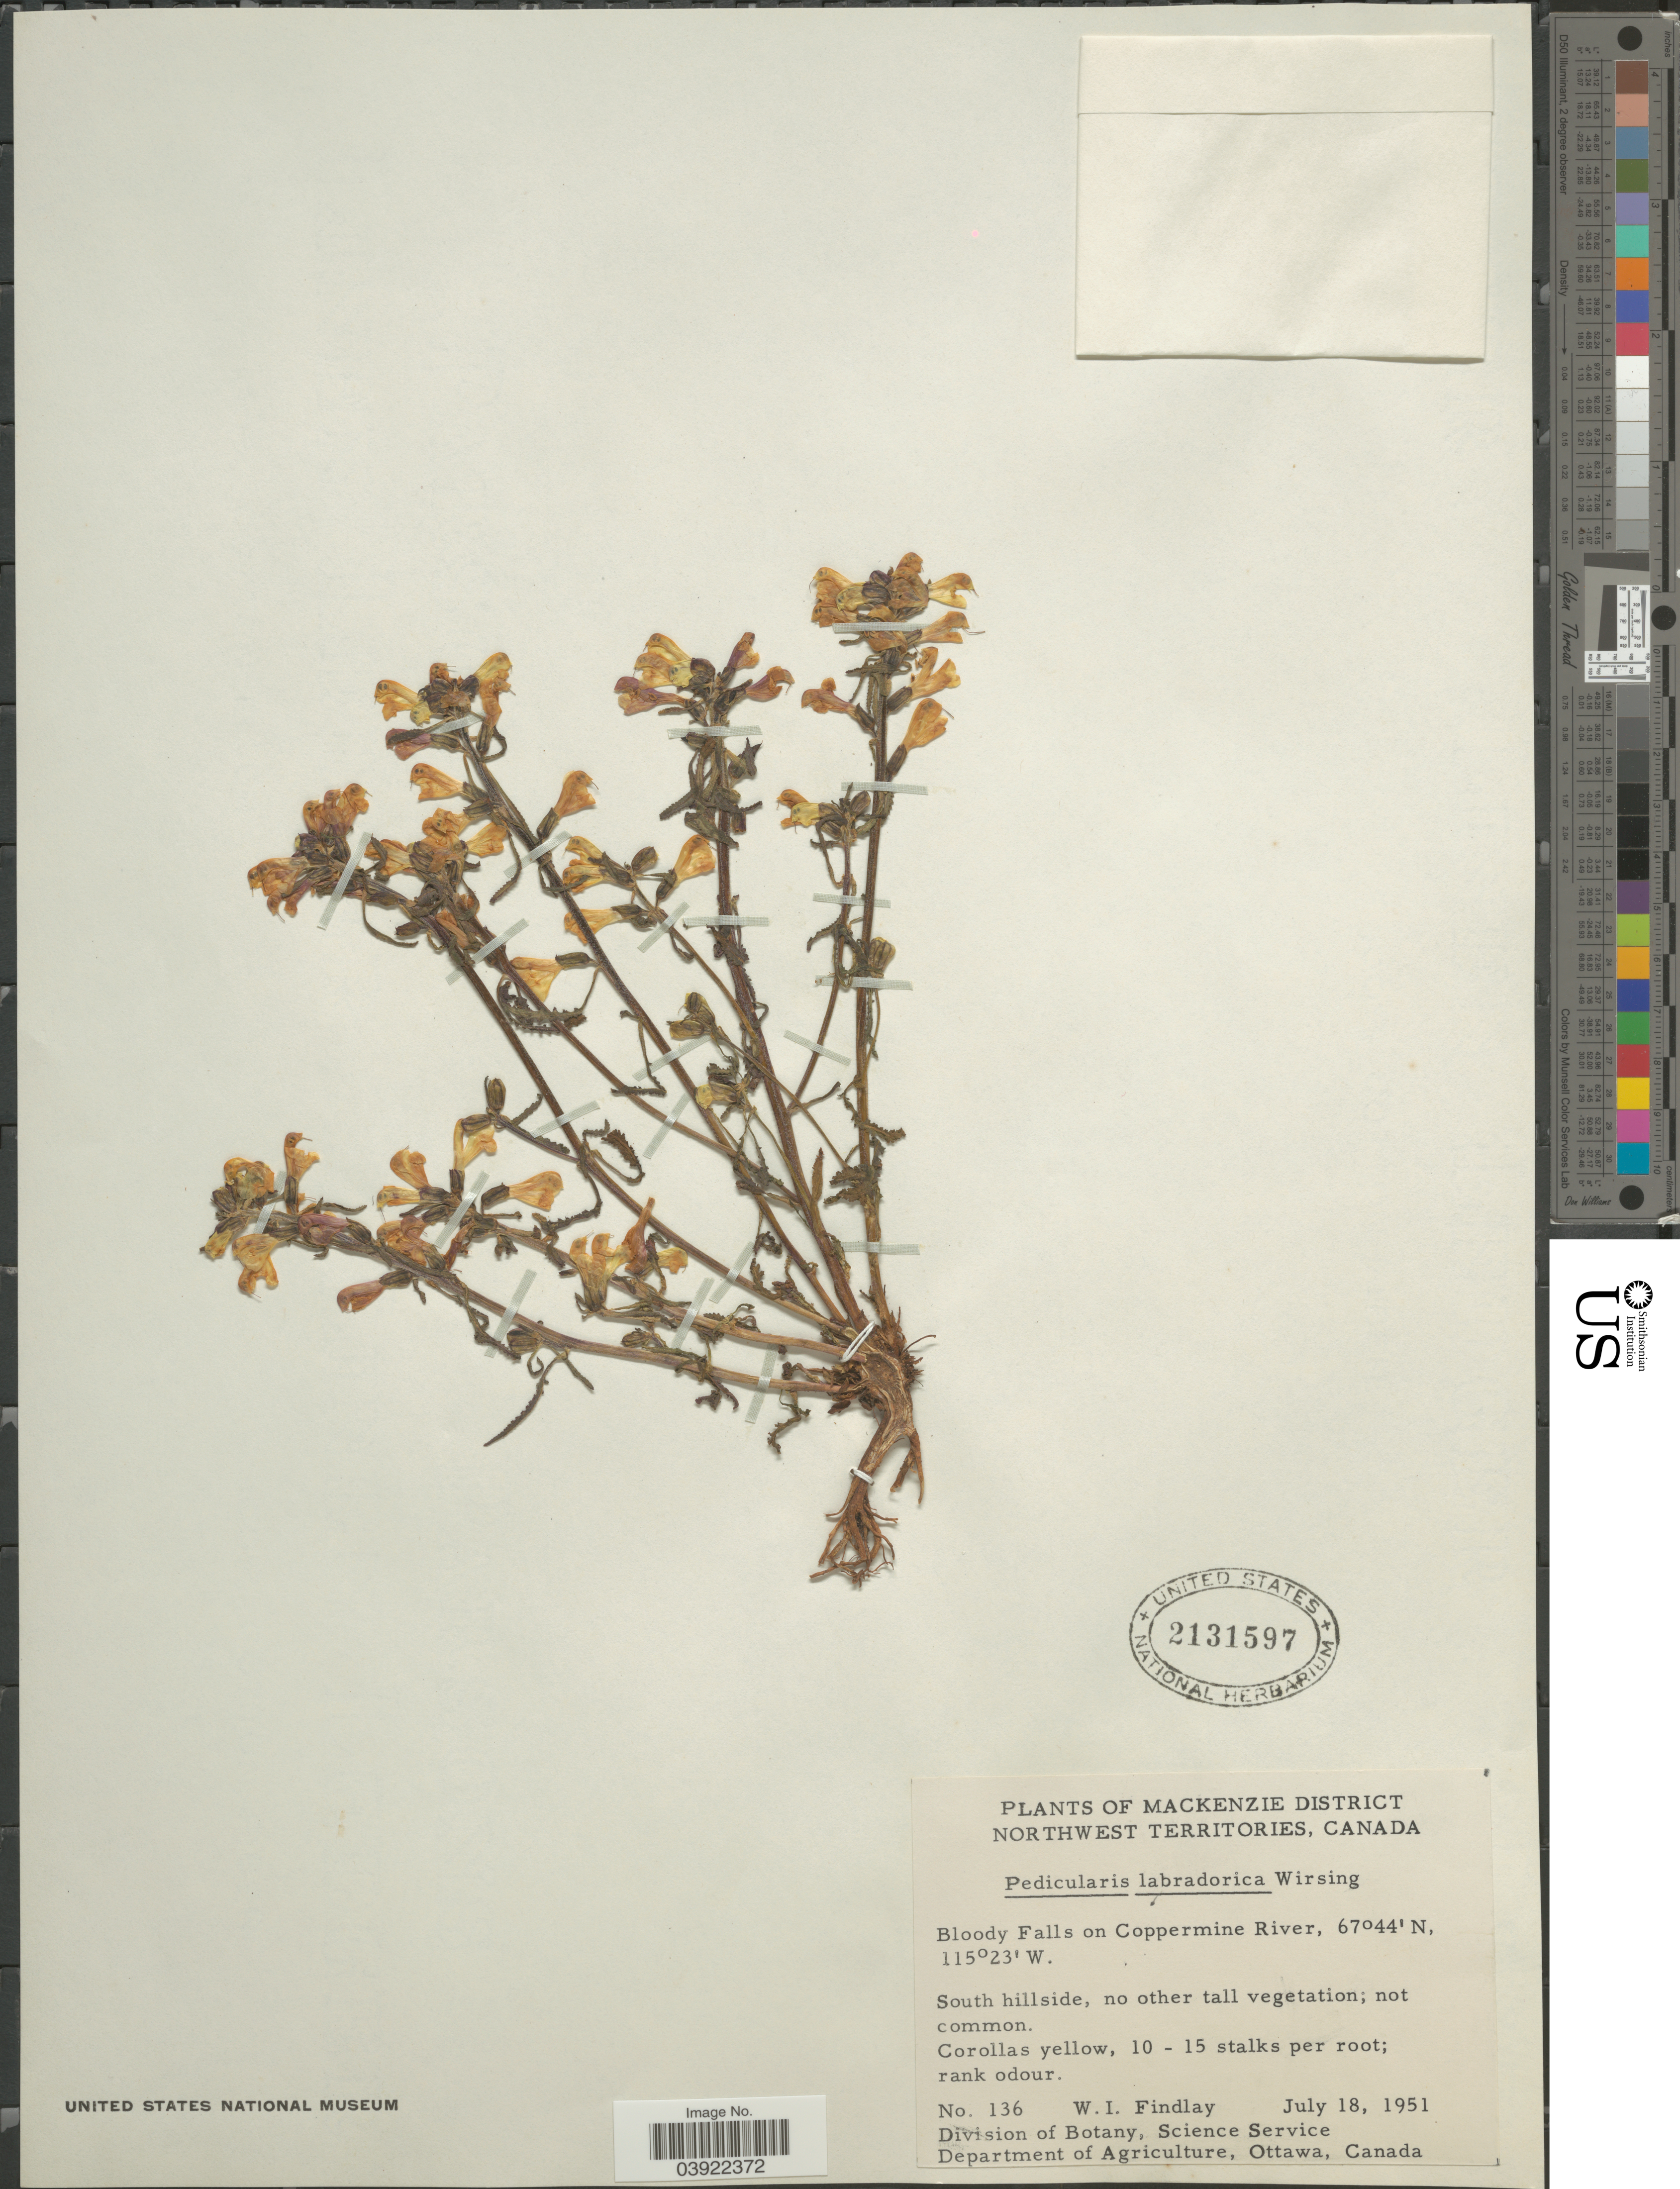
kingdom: Plantae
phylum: Tracheophyta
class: Magnoliopsida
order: Lamiales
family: Orobanchaceae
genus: Pedicularis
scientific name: Pedicularis labradorica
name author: Wirsing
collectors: W. Findlay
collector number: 136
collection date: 1951-07-18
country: Canada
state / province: Northwest Territories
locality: Mackenzie District. Bloody Falls on Coppermine River.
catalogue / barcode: US 2131597